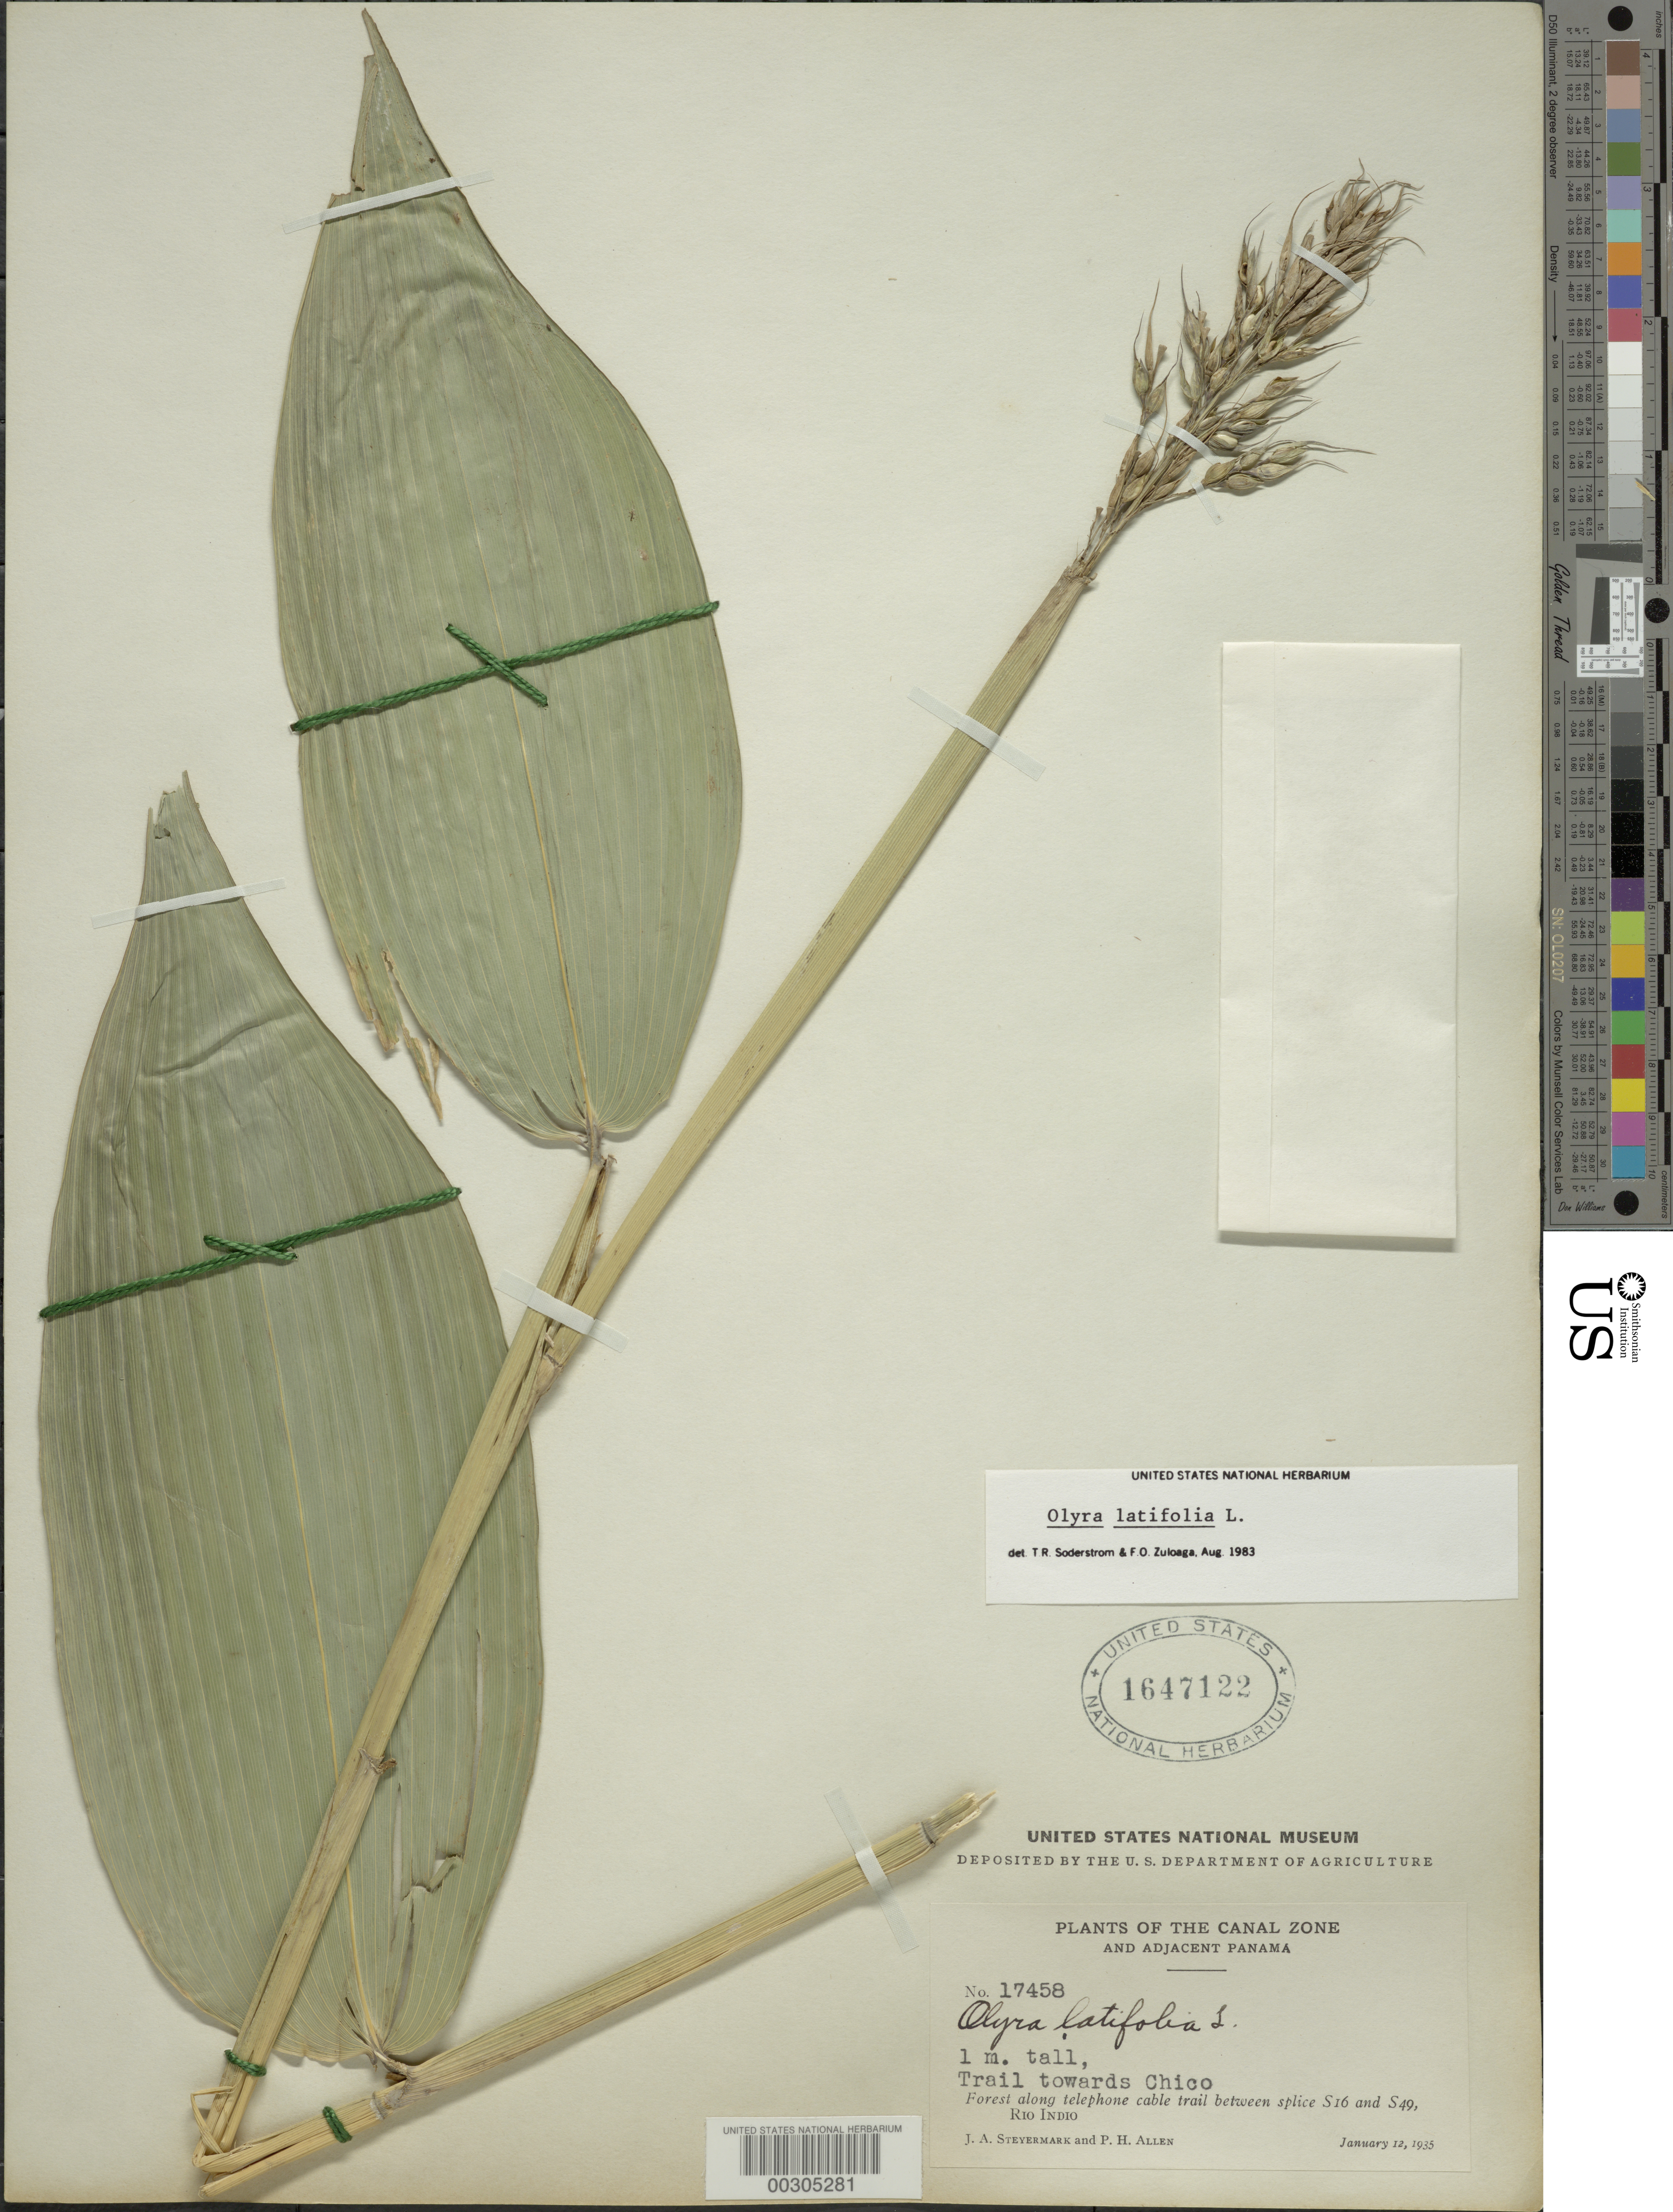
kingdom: Plantae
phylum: Tracheophyta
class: Liliopsida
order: Poales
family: Poaceae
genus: Olyra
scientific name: Olyra latifolia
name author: L.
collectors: J. Steyermark & P. H. Allen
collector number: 17458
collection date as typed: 12 Jan 1935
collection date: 1935-01-12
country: Panama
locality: Chico, Rio Indio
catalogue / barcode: US 1647122